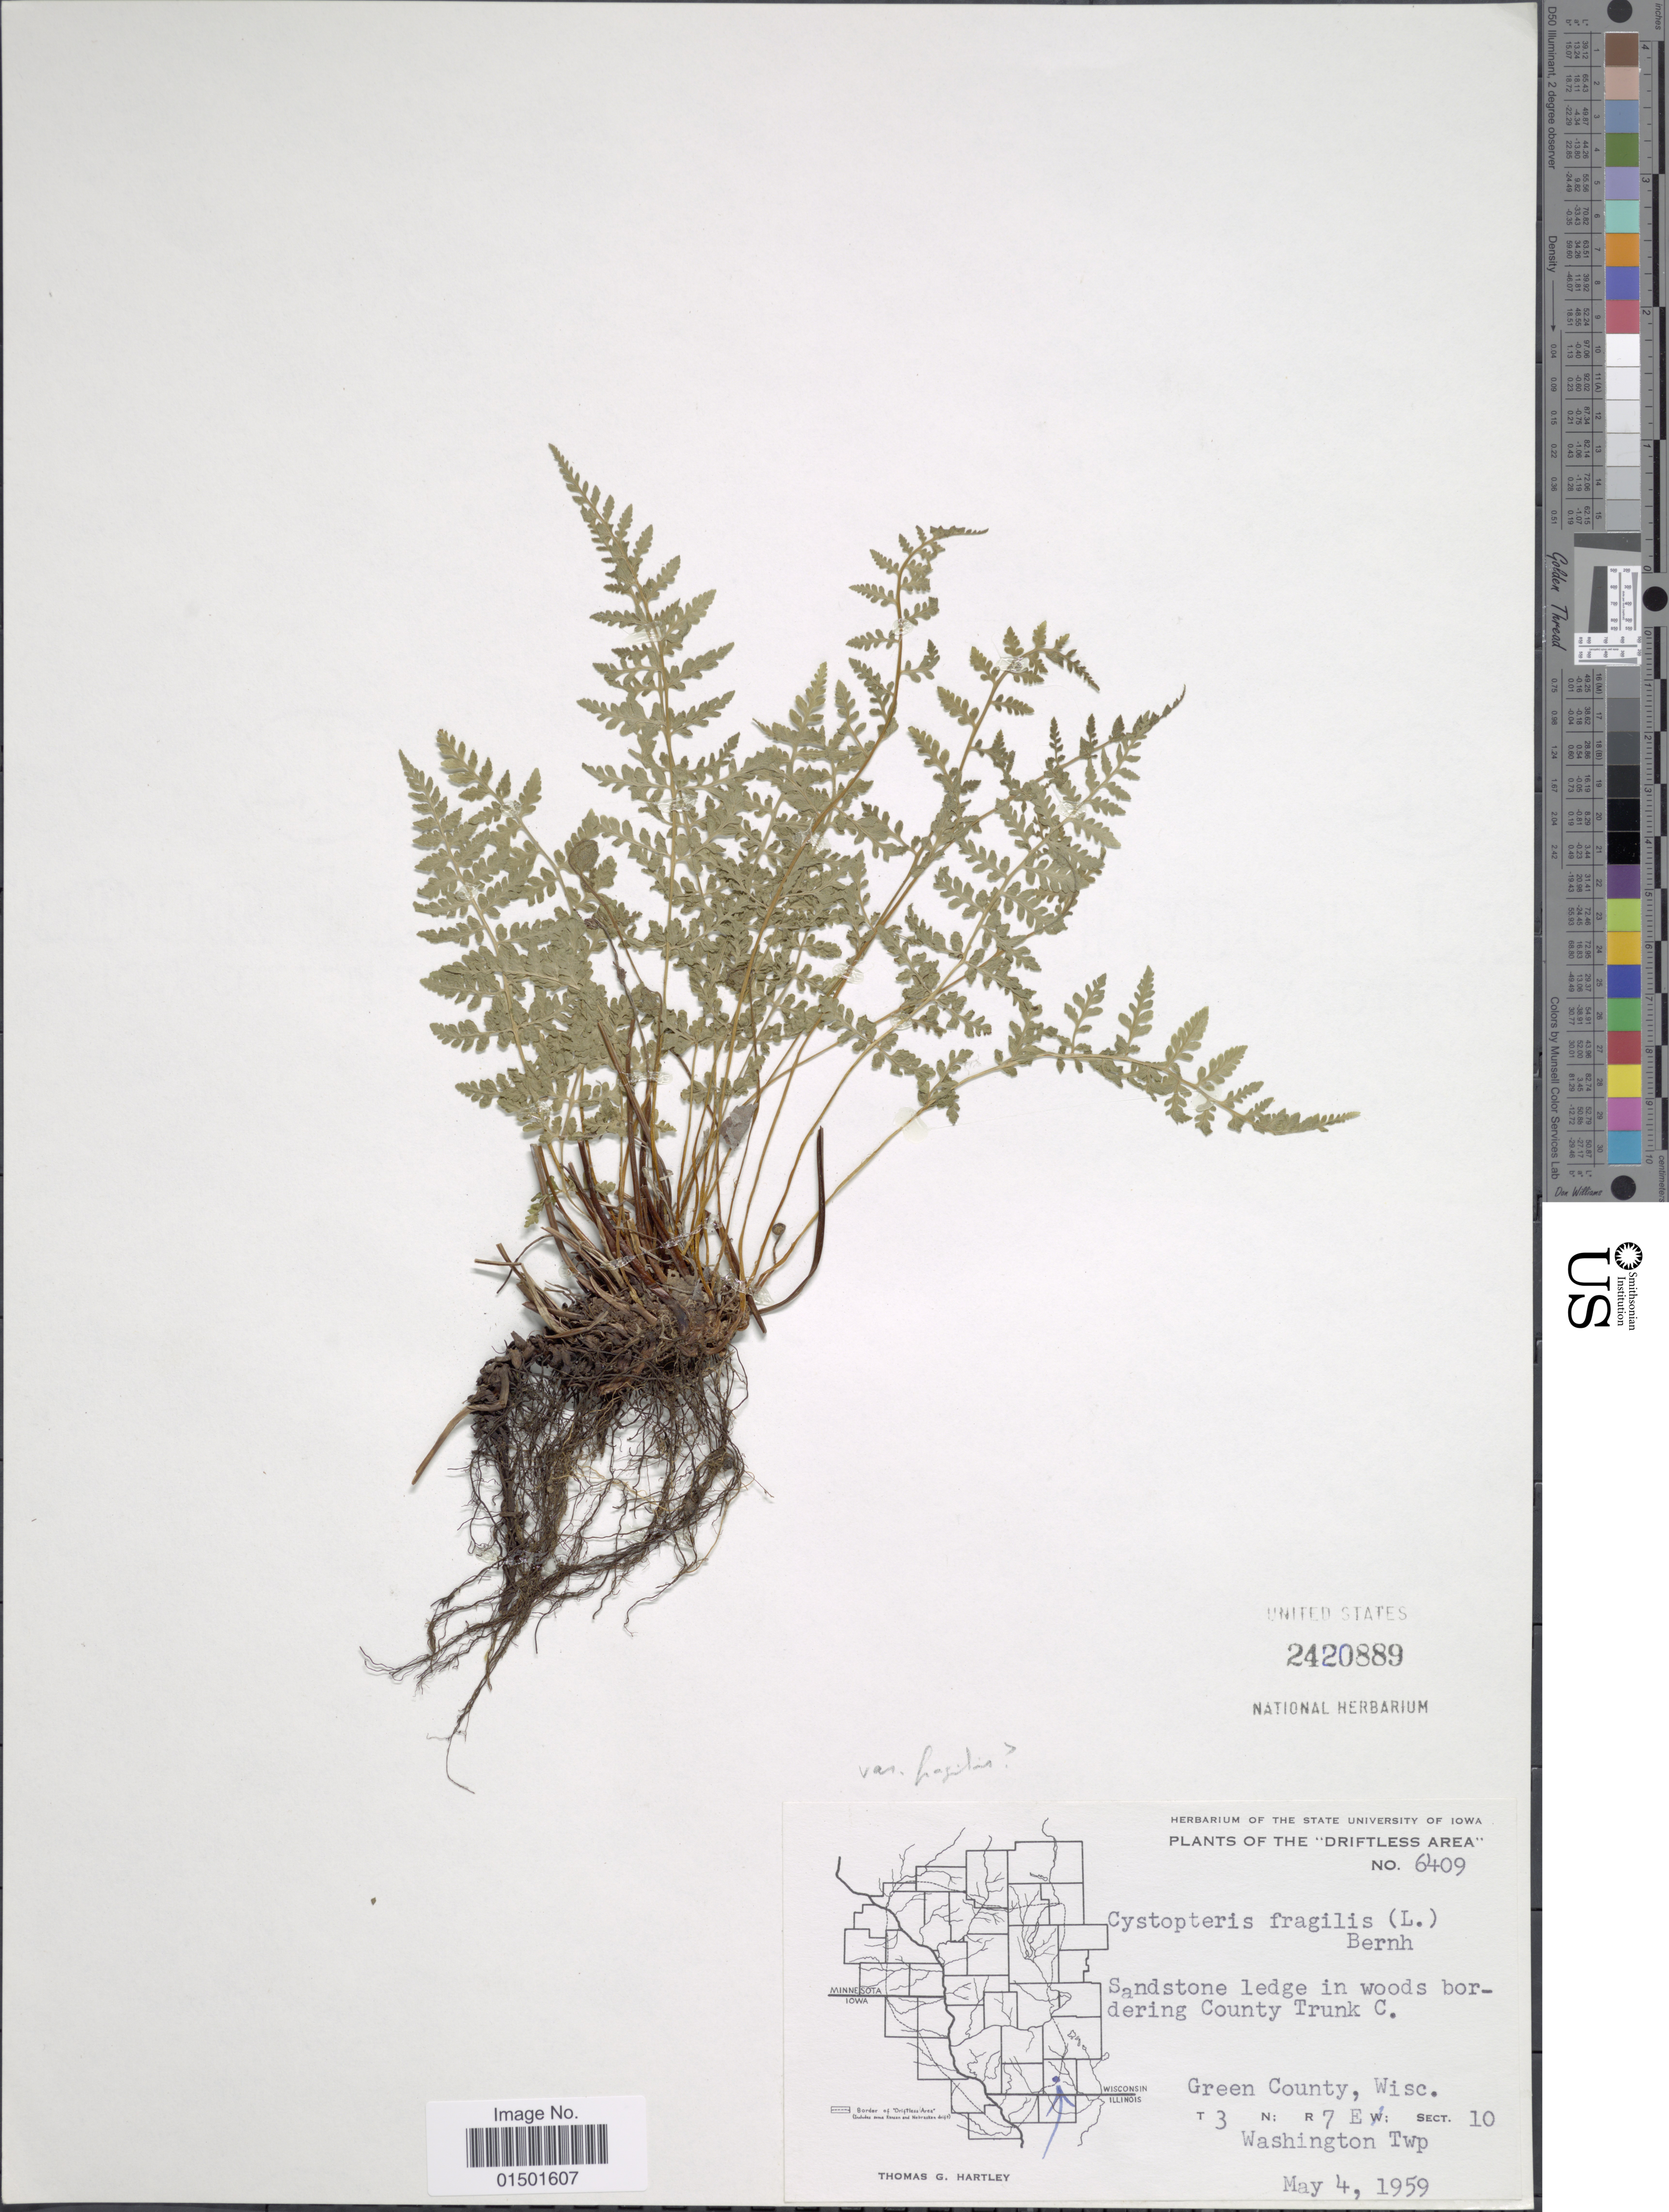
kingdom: Plantae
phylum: Tracheophyta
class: Polypodiopsida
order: Polypodiales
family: Cystopteridaceae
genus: Cystopteris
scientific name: Cystopteris fragilis var. fragilis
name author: (L.) Bernh.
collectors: T. G. Hartley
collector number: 6409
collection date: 1959-05-04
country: United States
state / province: Wisconsin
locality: The Driftless Area. Sandstone legde in woods bordering County Trunk C. Green County. T3 R7E Sect. 10. Washington Twp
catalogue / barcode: US 2420889